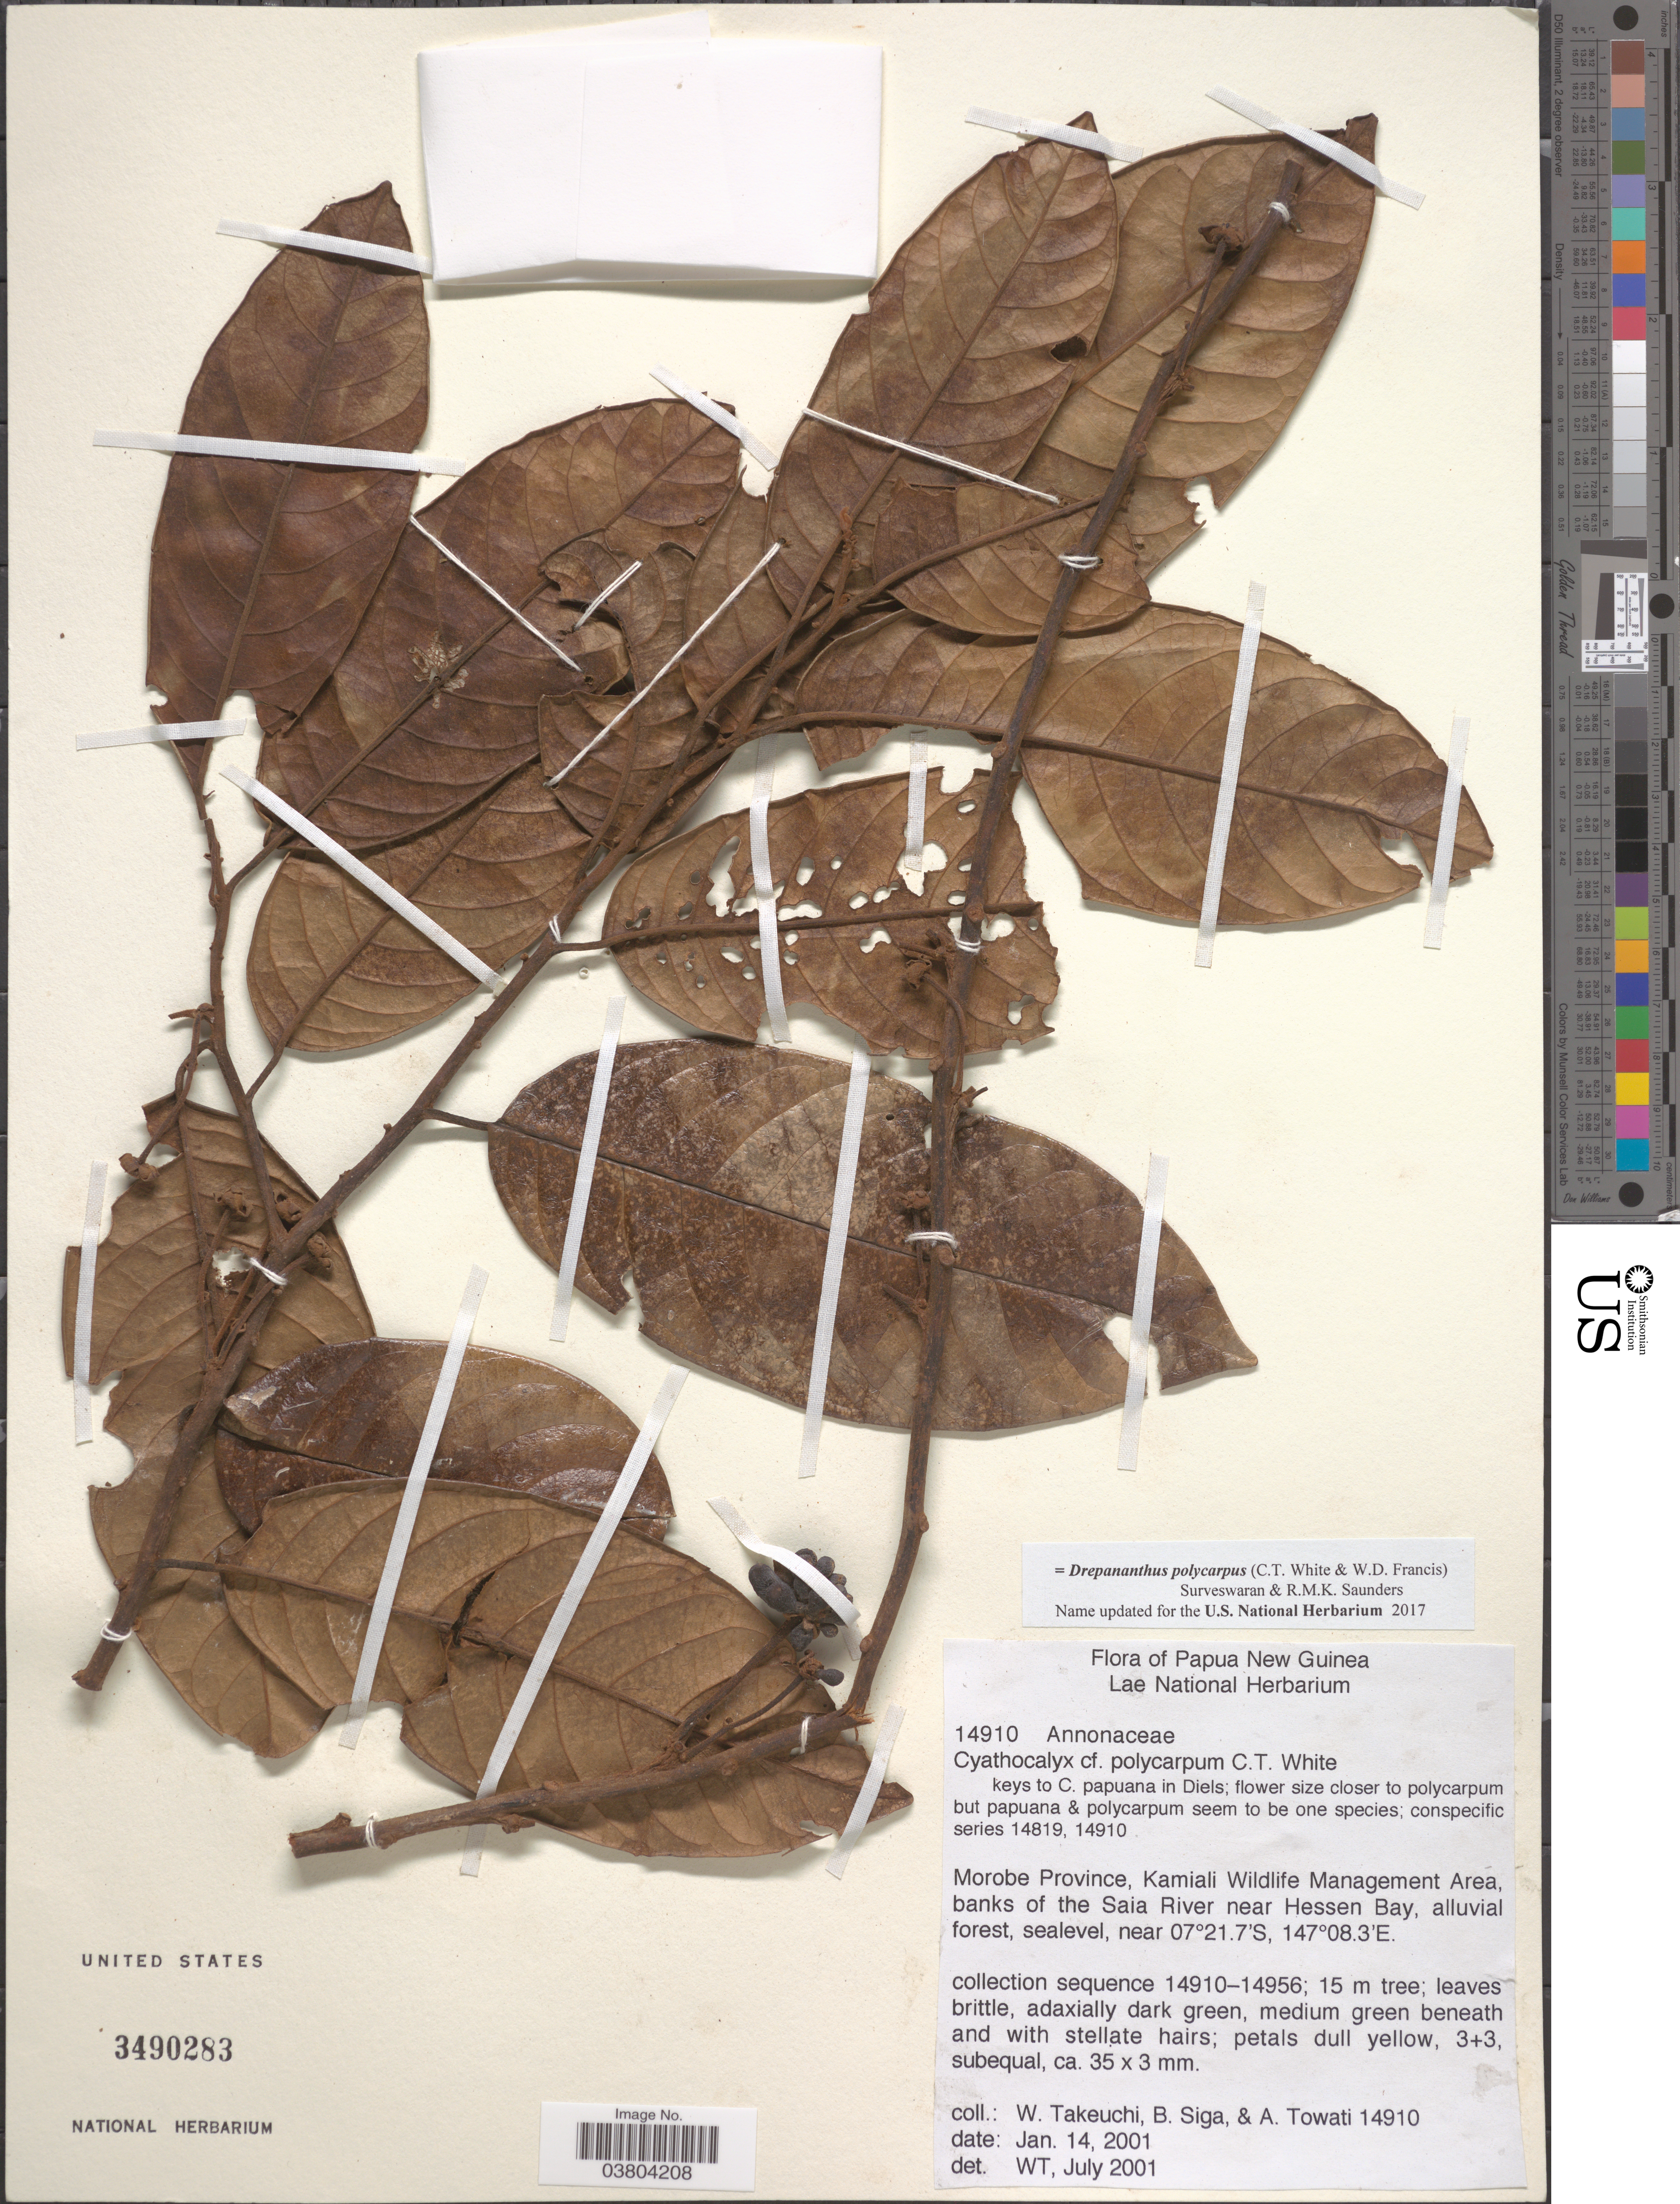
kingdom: Plantae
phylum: Tracheophyta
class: Magnoliopsida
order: Magnoliales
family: Annonaceae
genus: Drepananthus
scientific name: Drepananthus polycarpus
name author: (C.T. White & W.D. Francis) Surveswaran & R.M.K. Saunders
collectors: W. Takeuchi, B. Siga & A. Towati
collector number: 14910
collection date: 2001-01-14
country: Papua New Guinea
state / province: Morobe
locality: Kamiali Wildlife Management Area, banks of the Saia River near Hessen Bay.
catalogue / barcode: US 3490283